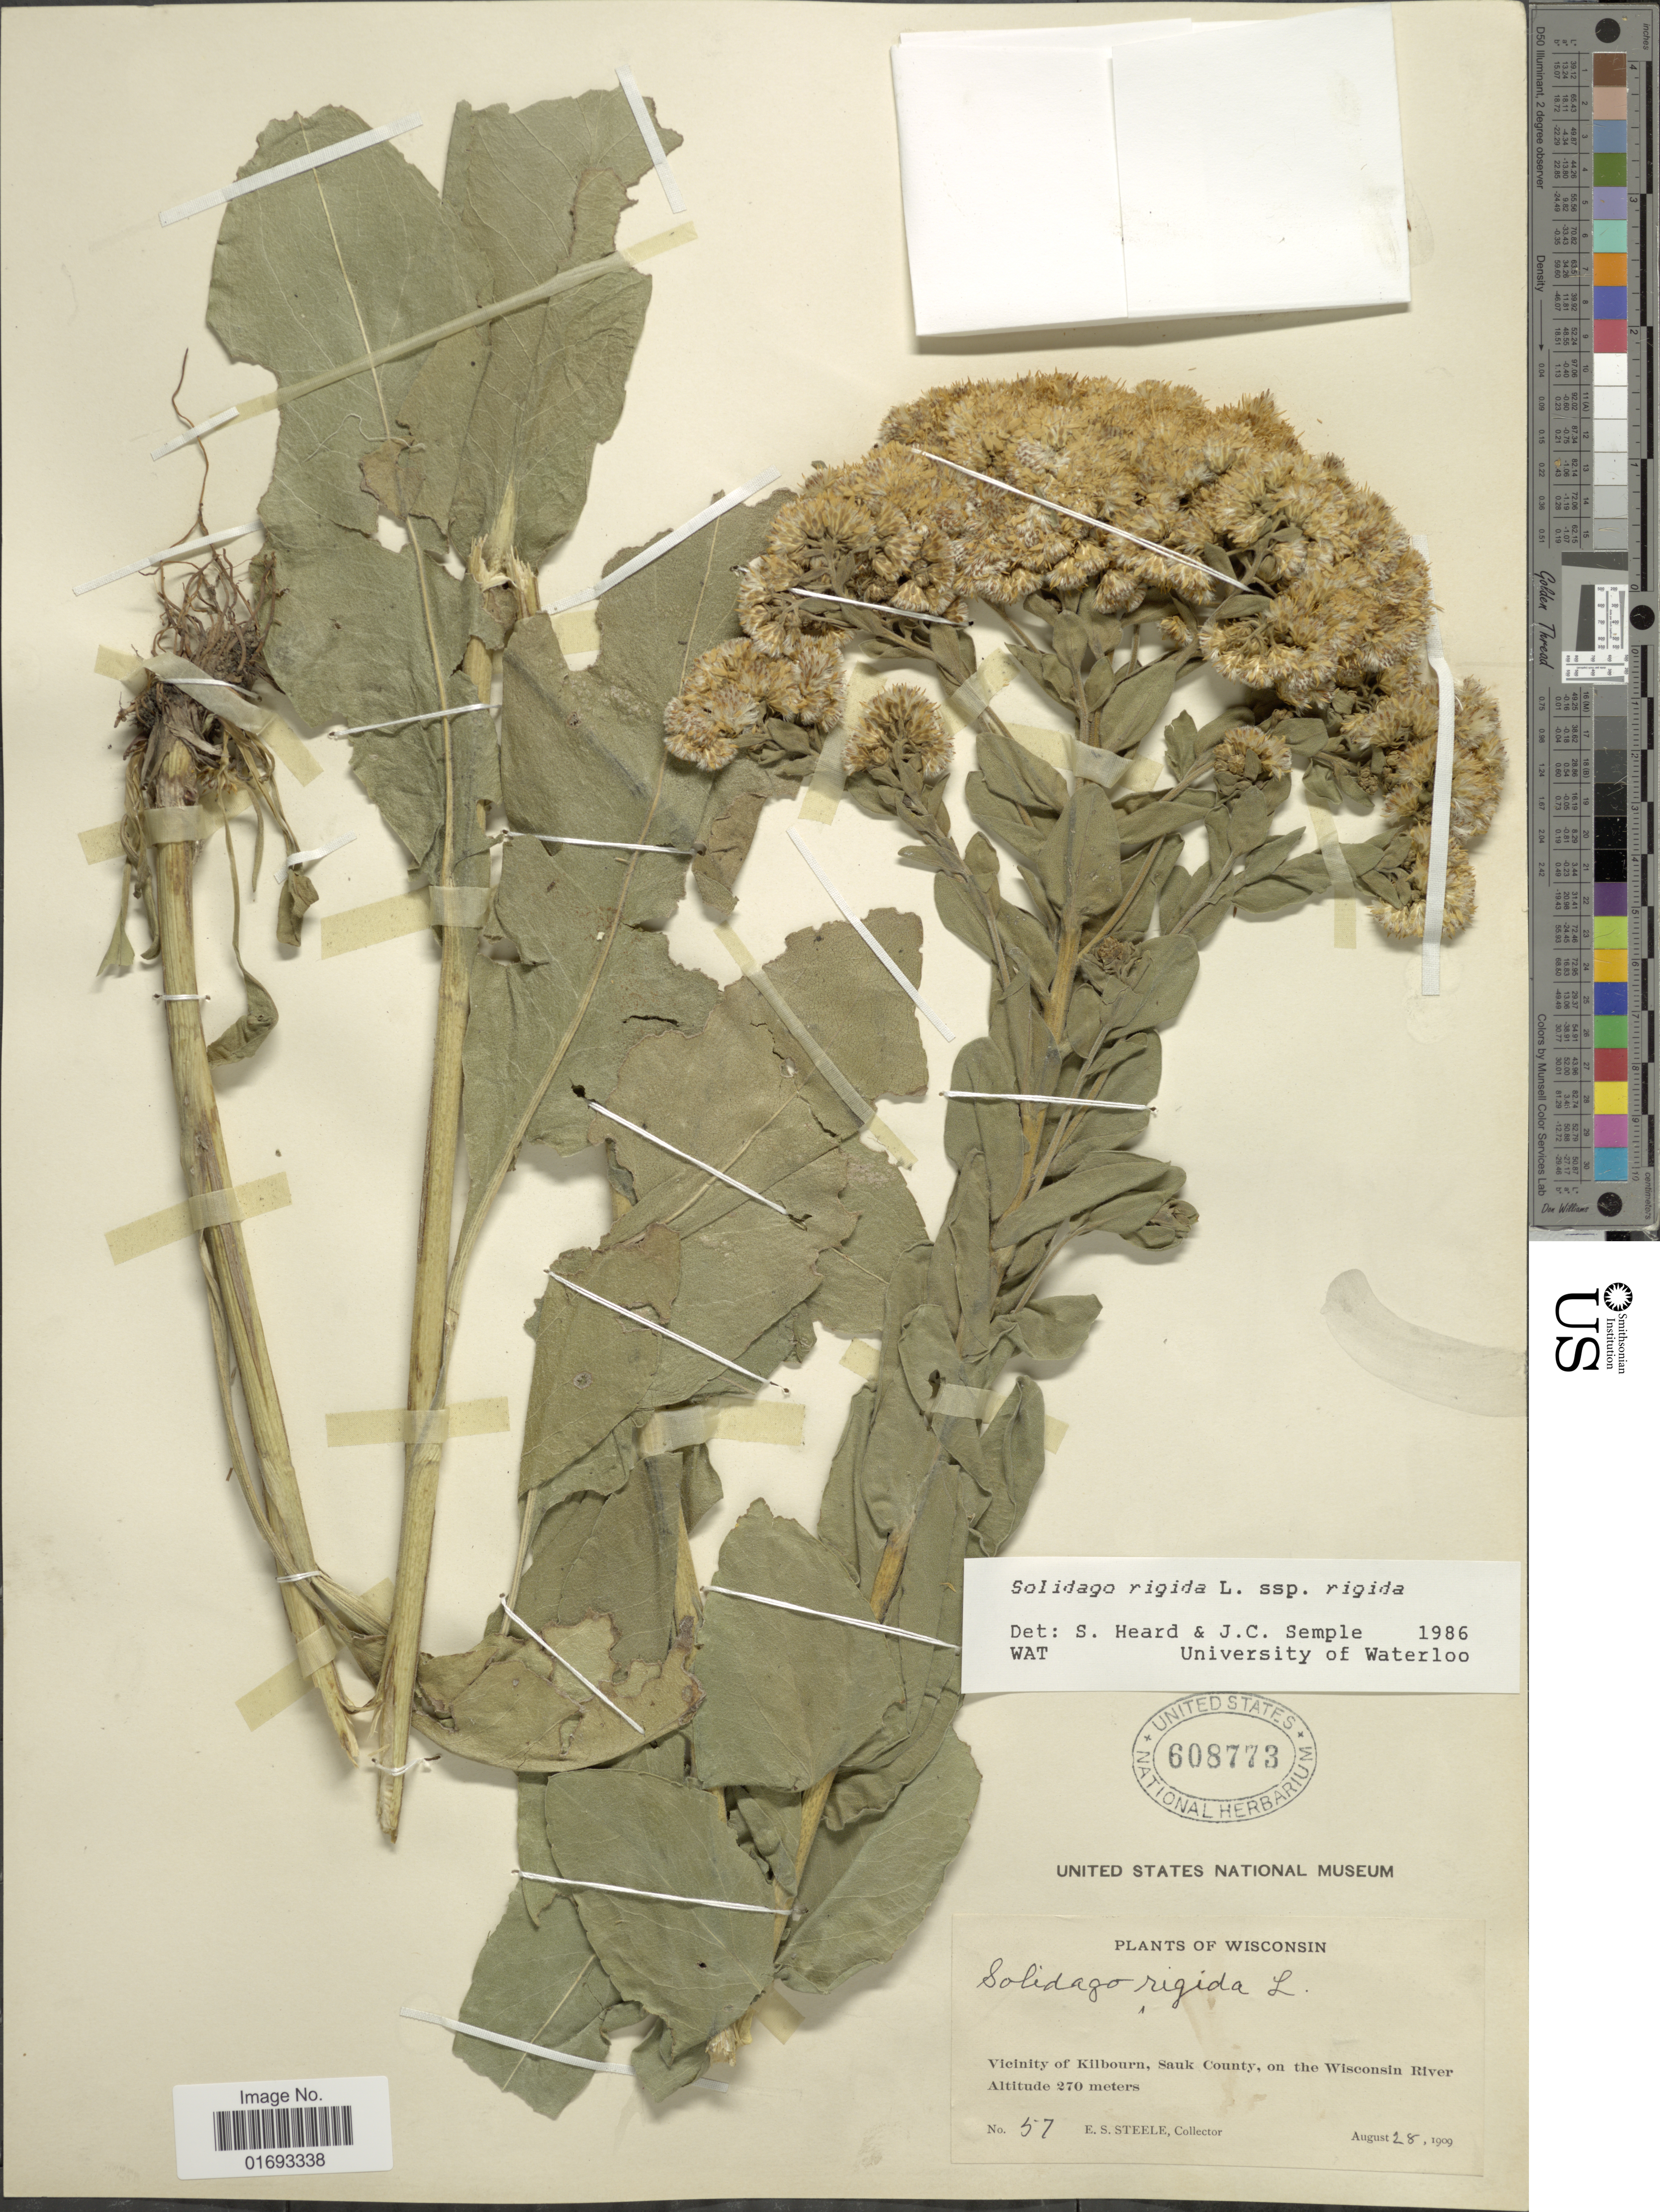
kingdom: Plantae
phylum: Tracheophyta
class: Magnoliopsida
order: Asterales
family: Asteraceae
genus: Oligoneuron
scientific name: Oligoneuron rigidum var. rigidum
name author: (L.) Small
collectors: E. Steele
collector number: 57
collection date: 1909-08-28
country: United States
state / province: Wisconsin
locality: Vicinity of Killbourn, Sauk County, on the Wisconsin River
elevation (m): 270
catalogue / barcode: US 608773